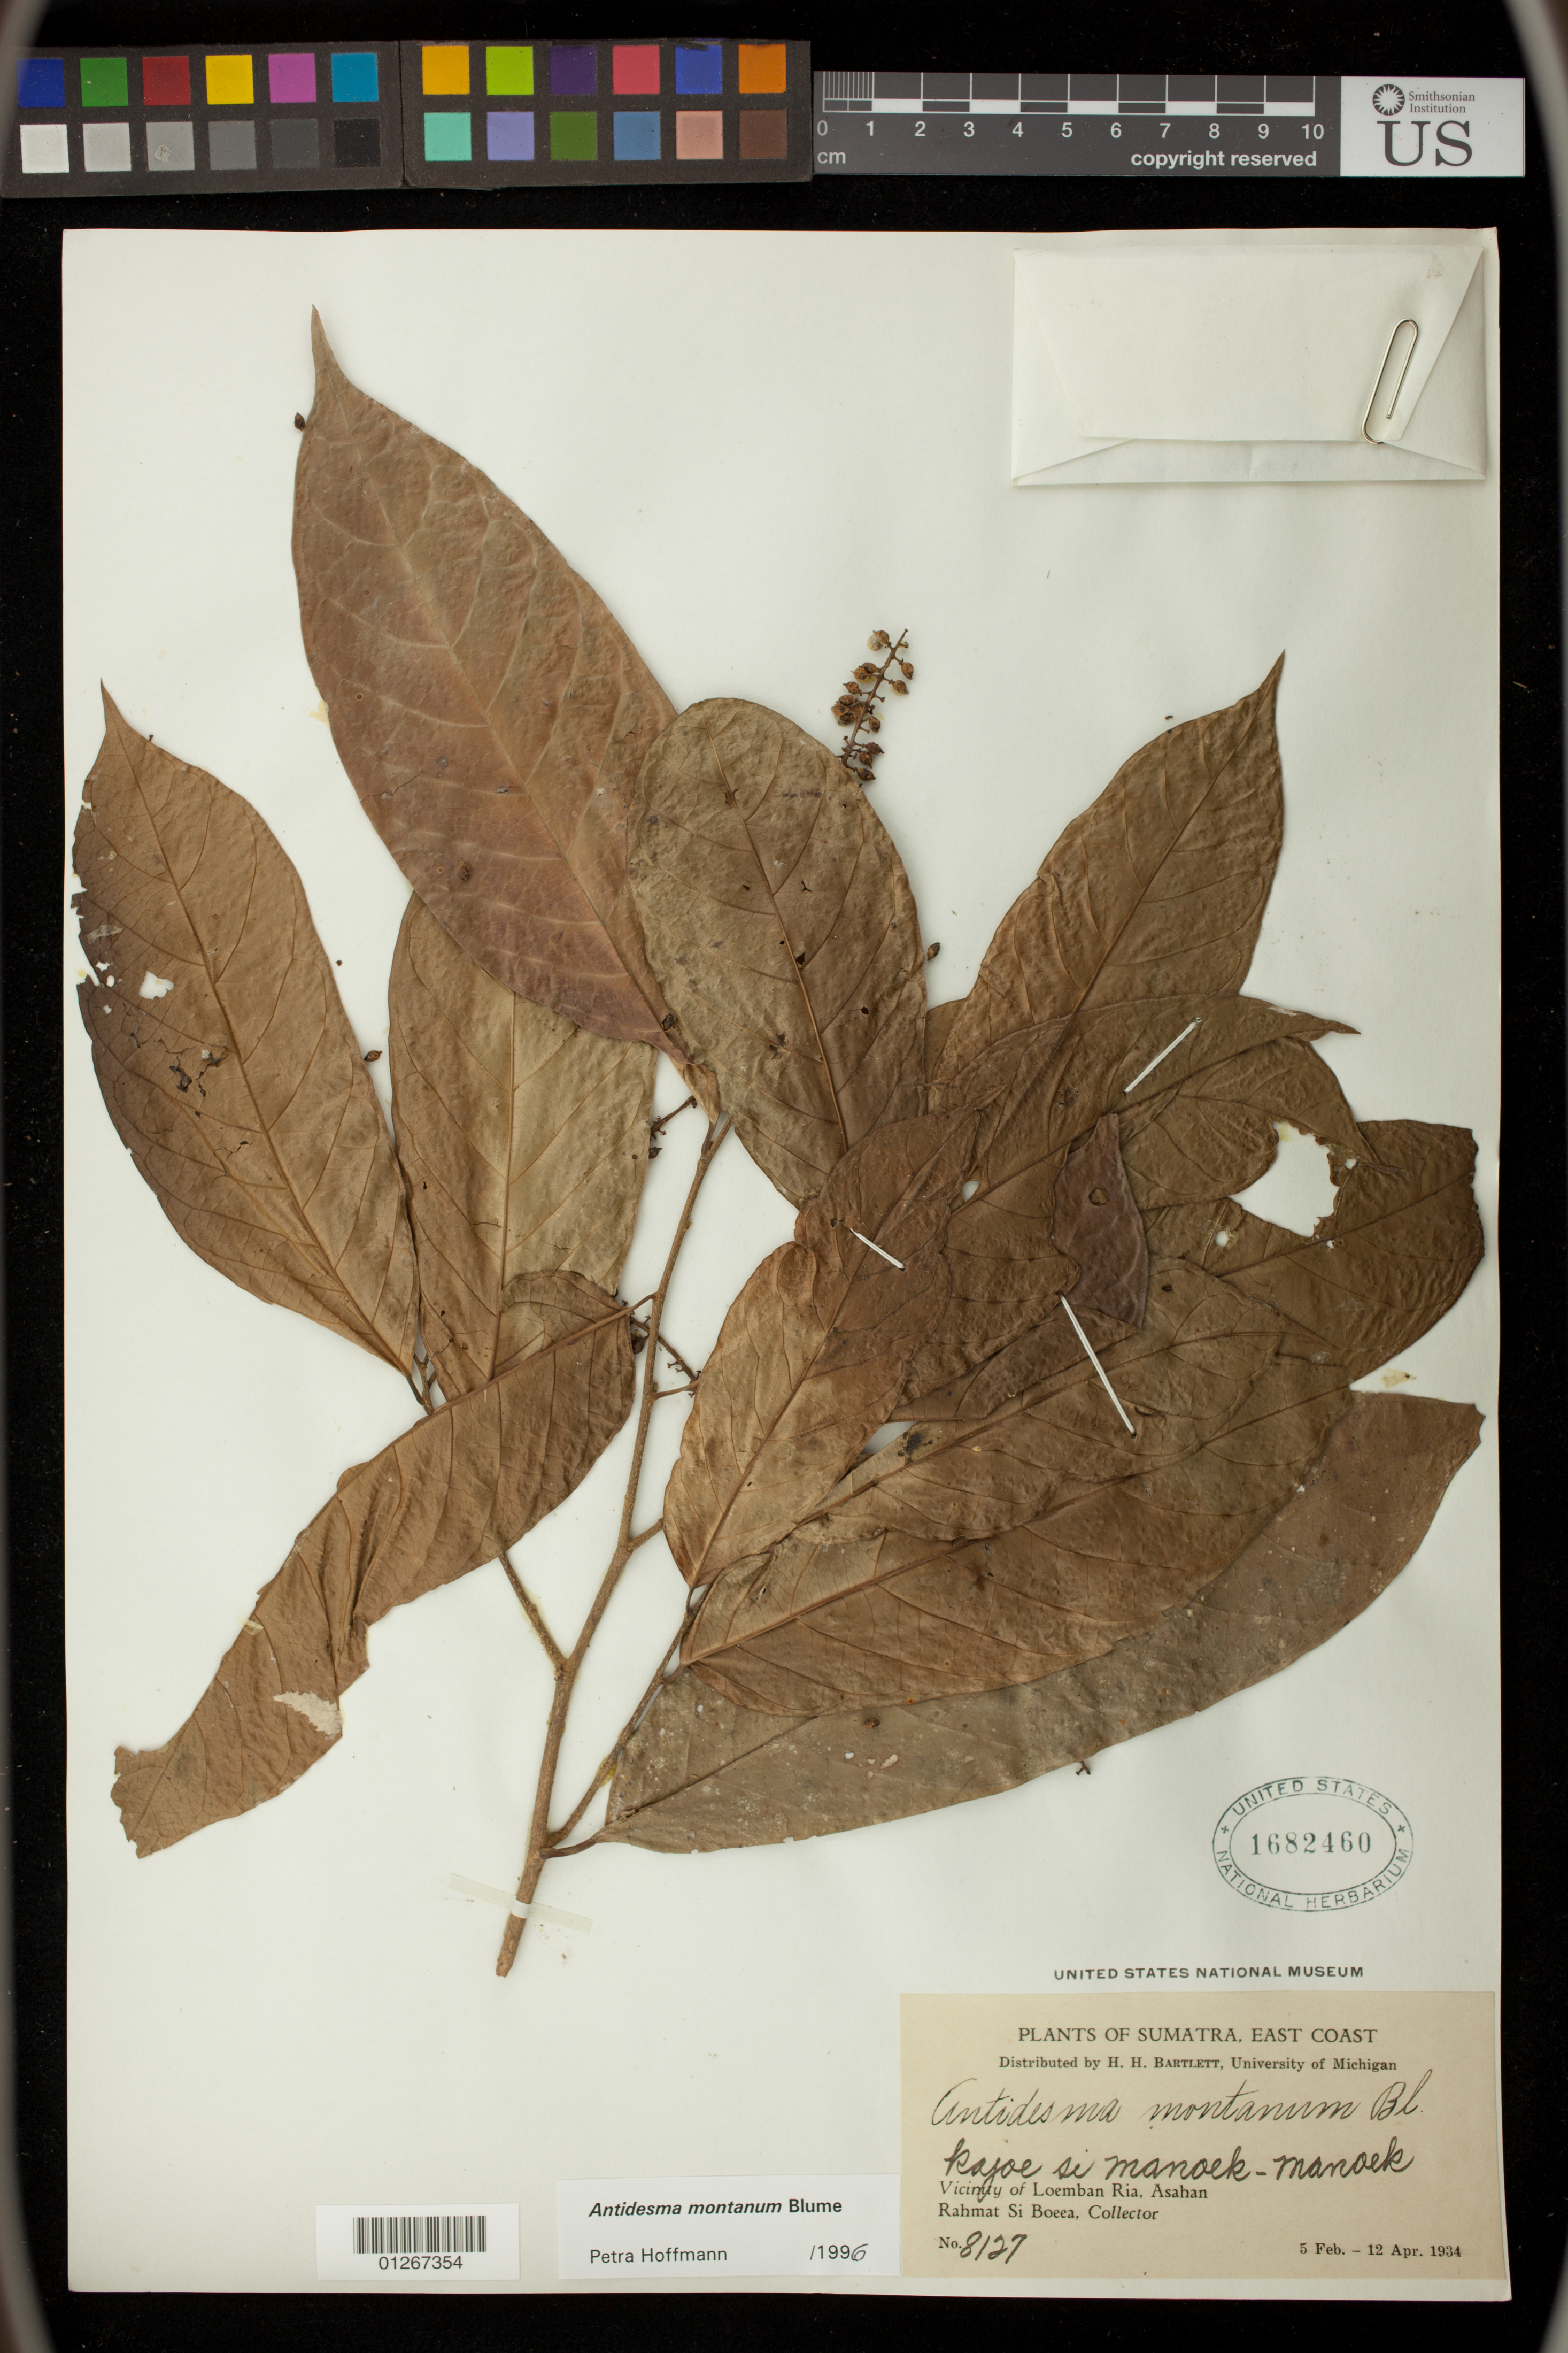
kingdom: Plantae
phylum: Tracheophyta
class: Magnoliopsida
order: Malpighiales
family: Phyllanthaceae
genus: Antidesma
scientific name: Antidesma montanum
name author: Blume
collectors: Rahmat Si Boeea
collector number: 8127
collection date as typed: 05 Feb 1934 to 12 Apr 1934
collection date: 1934-02-05/1934-04-12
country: Indonesia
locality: Loemban Ria, Asahan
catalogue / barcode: US 1682460